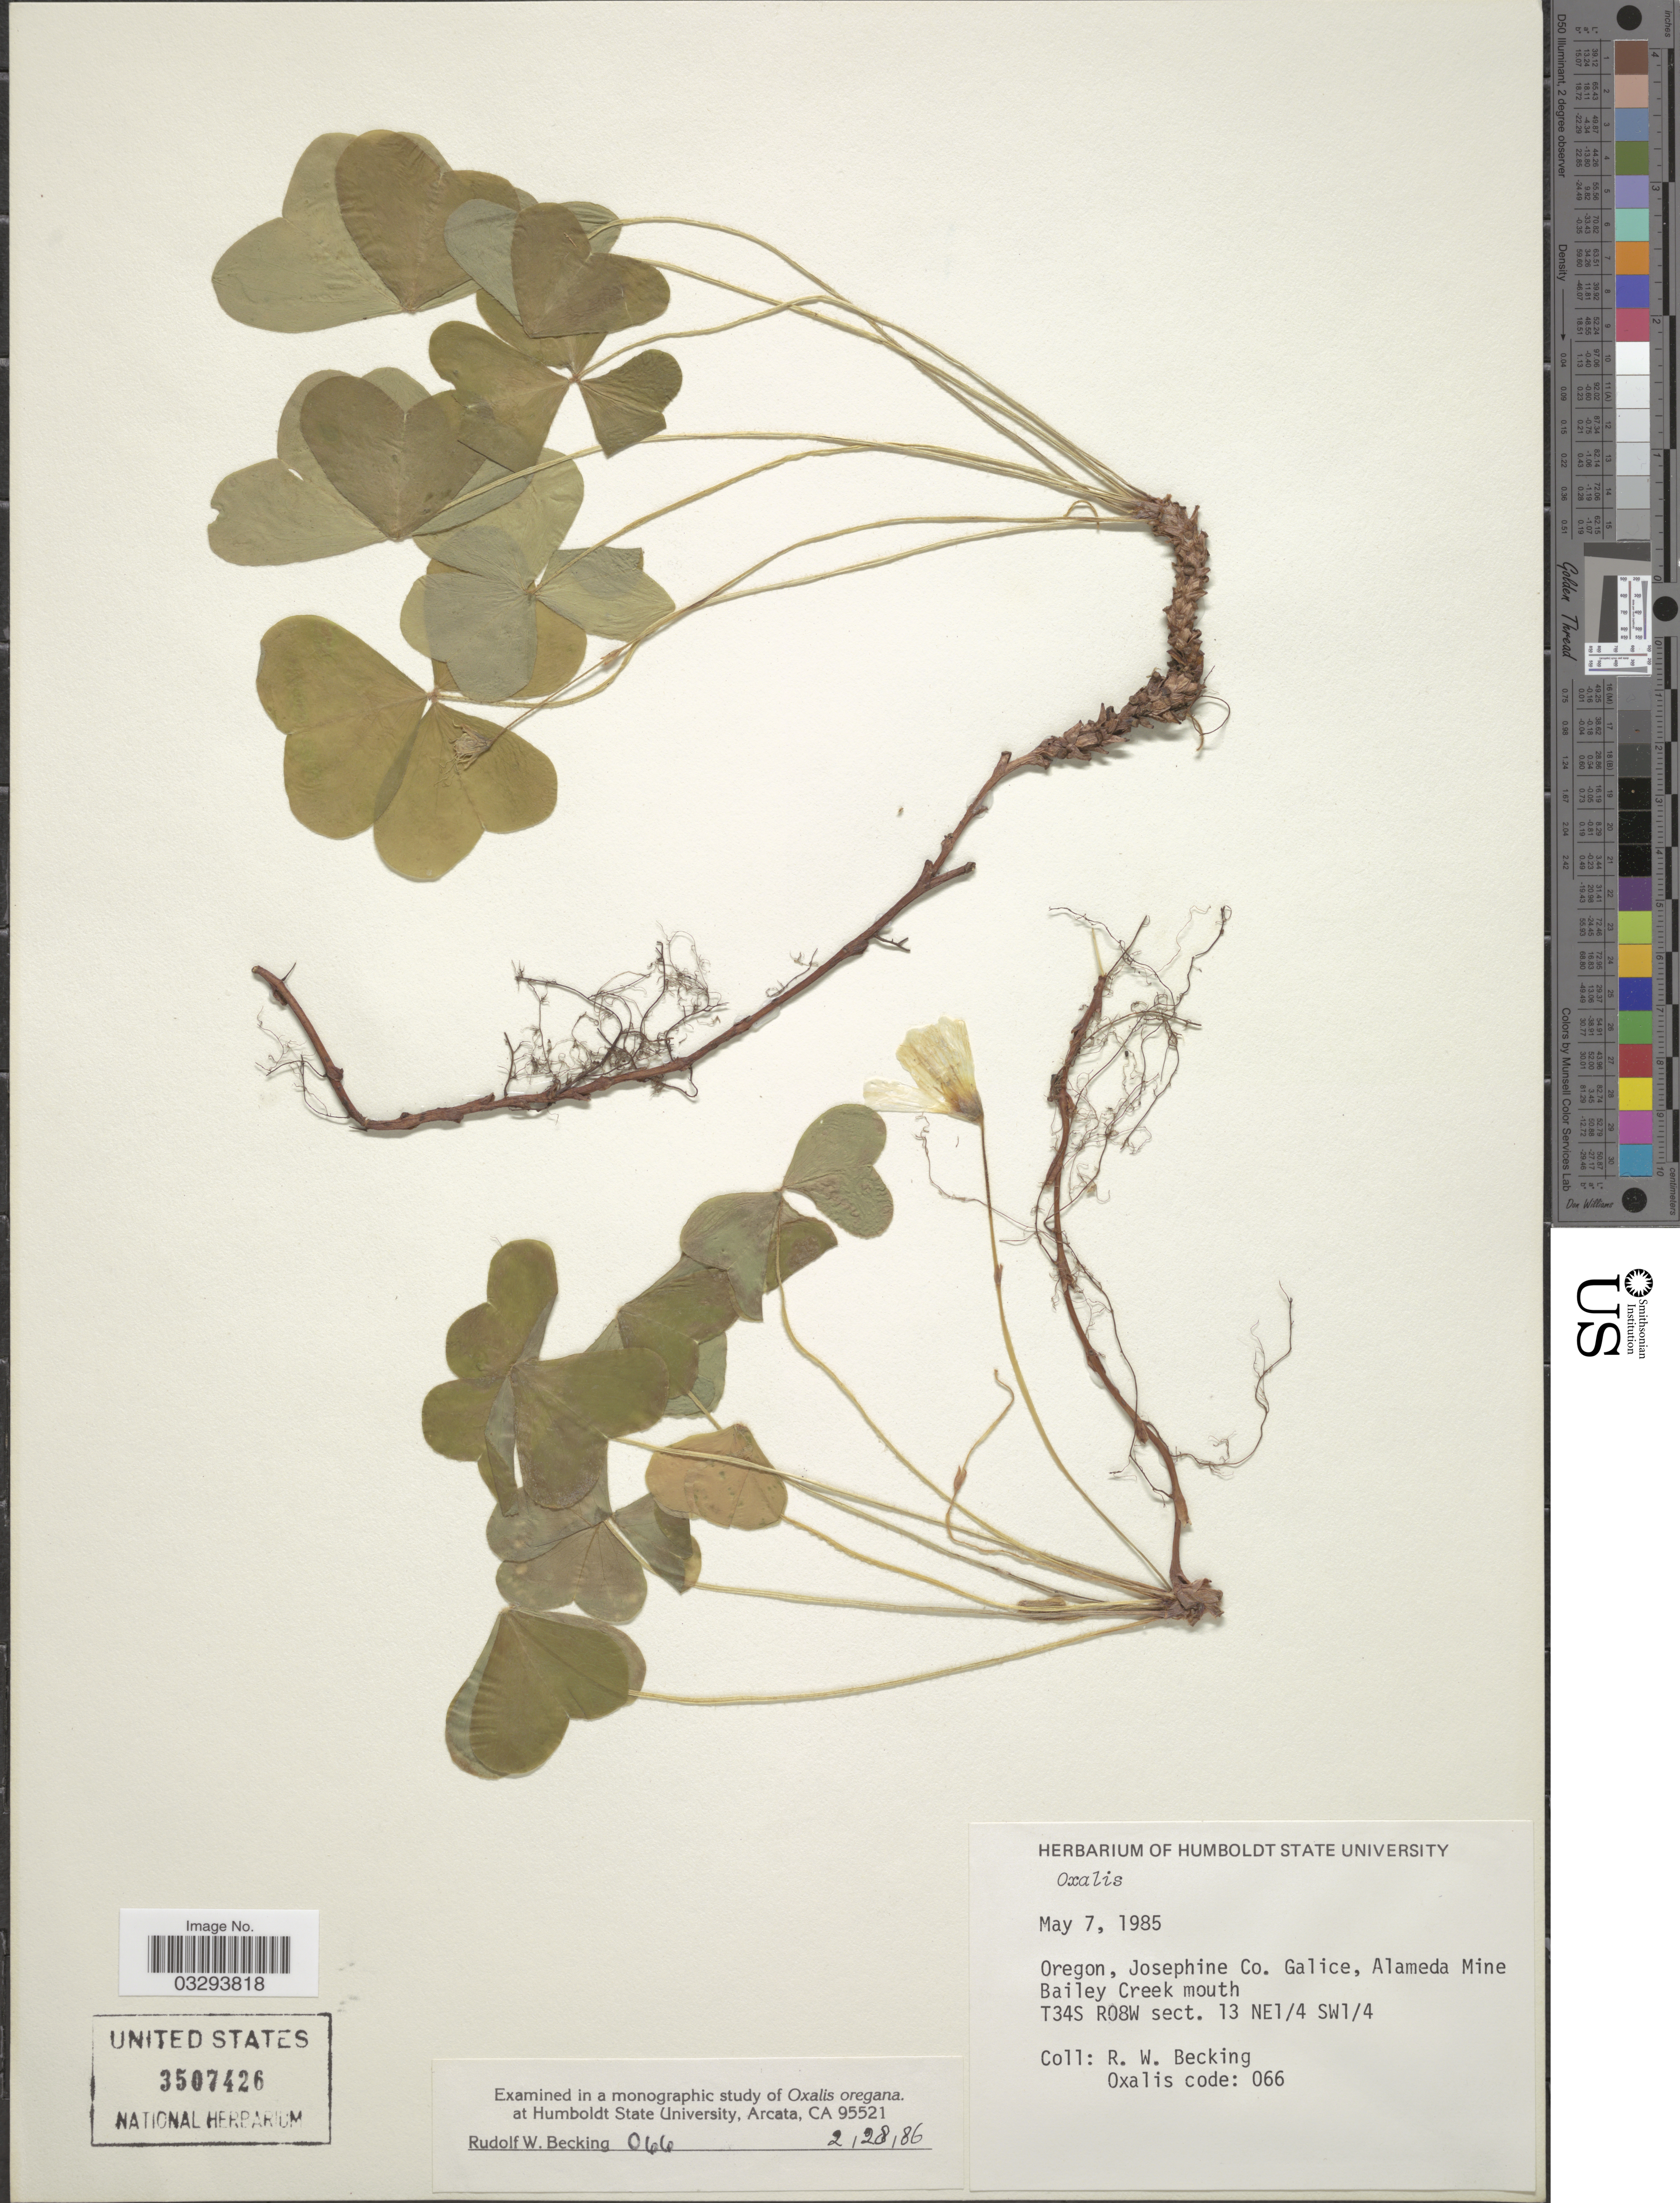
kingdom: Plantae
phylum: Tracheophyta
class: Magnoliopsida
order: Oxalidales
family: Oxalidaceae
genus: Oxalis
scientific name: Oxalis oregana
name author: Nutt.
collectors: R. Becking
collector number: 066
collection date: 1985-05-07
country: United States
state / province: Oregon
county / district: Josephine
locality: Josephine Co. Galice, Alameda Mine Bailey Creek mouth. T34S R08W sect. 13 NE1/4 SW1/4.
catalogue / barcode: US 3507426